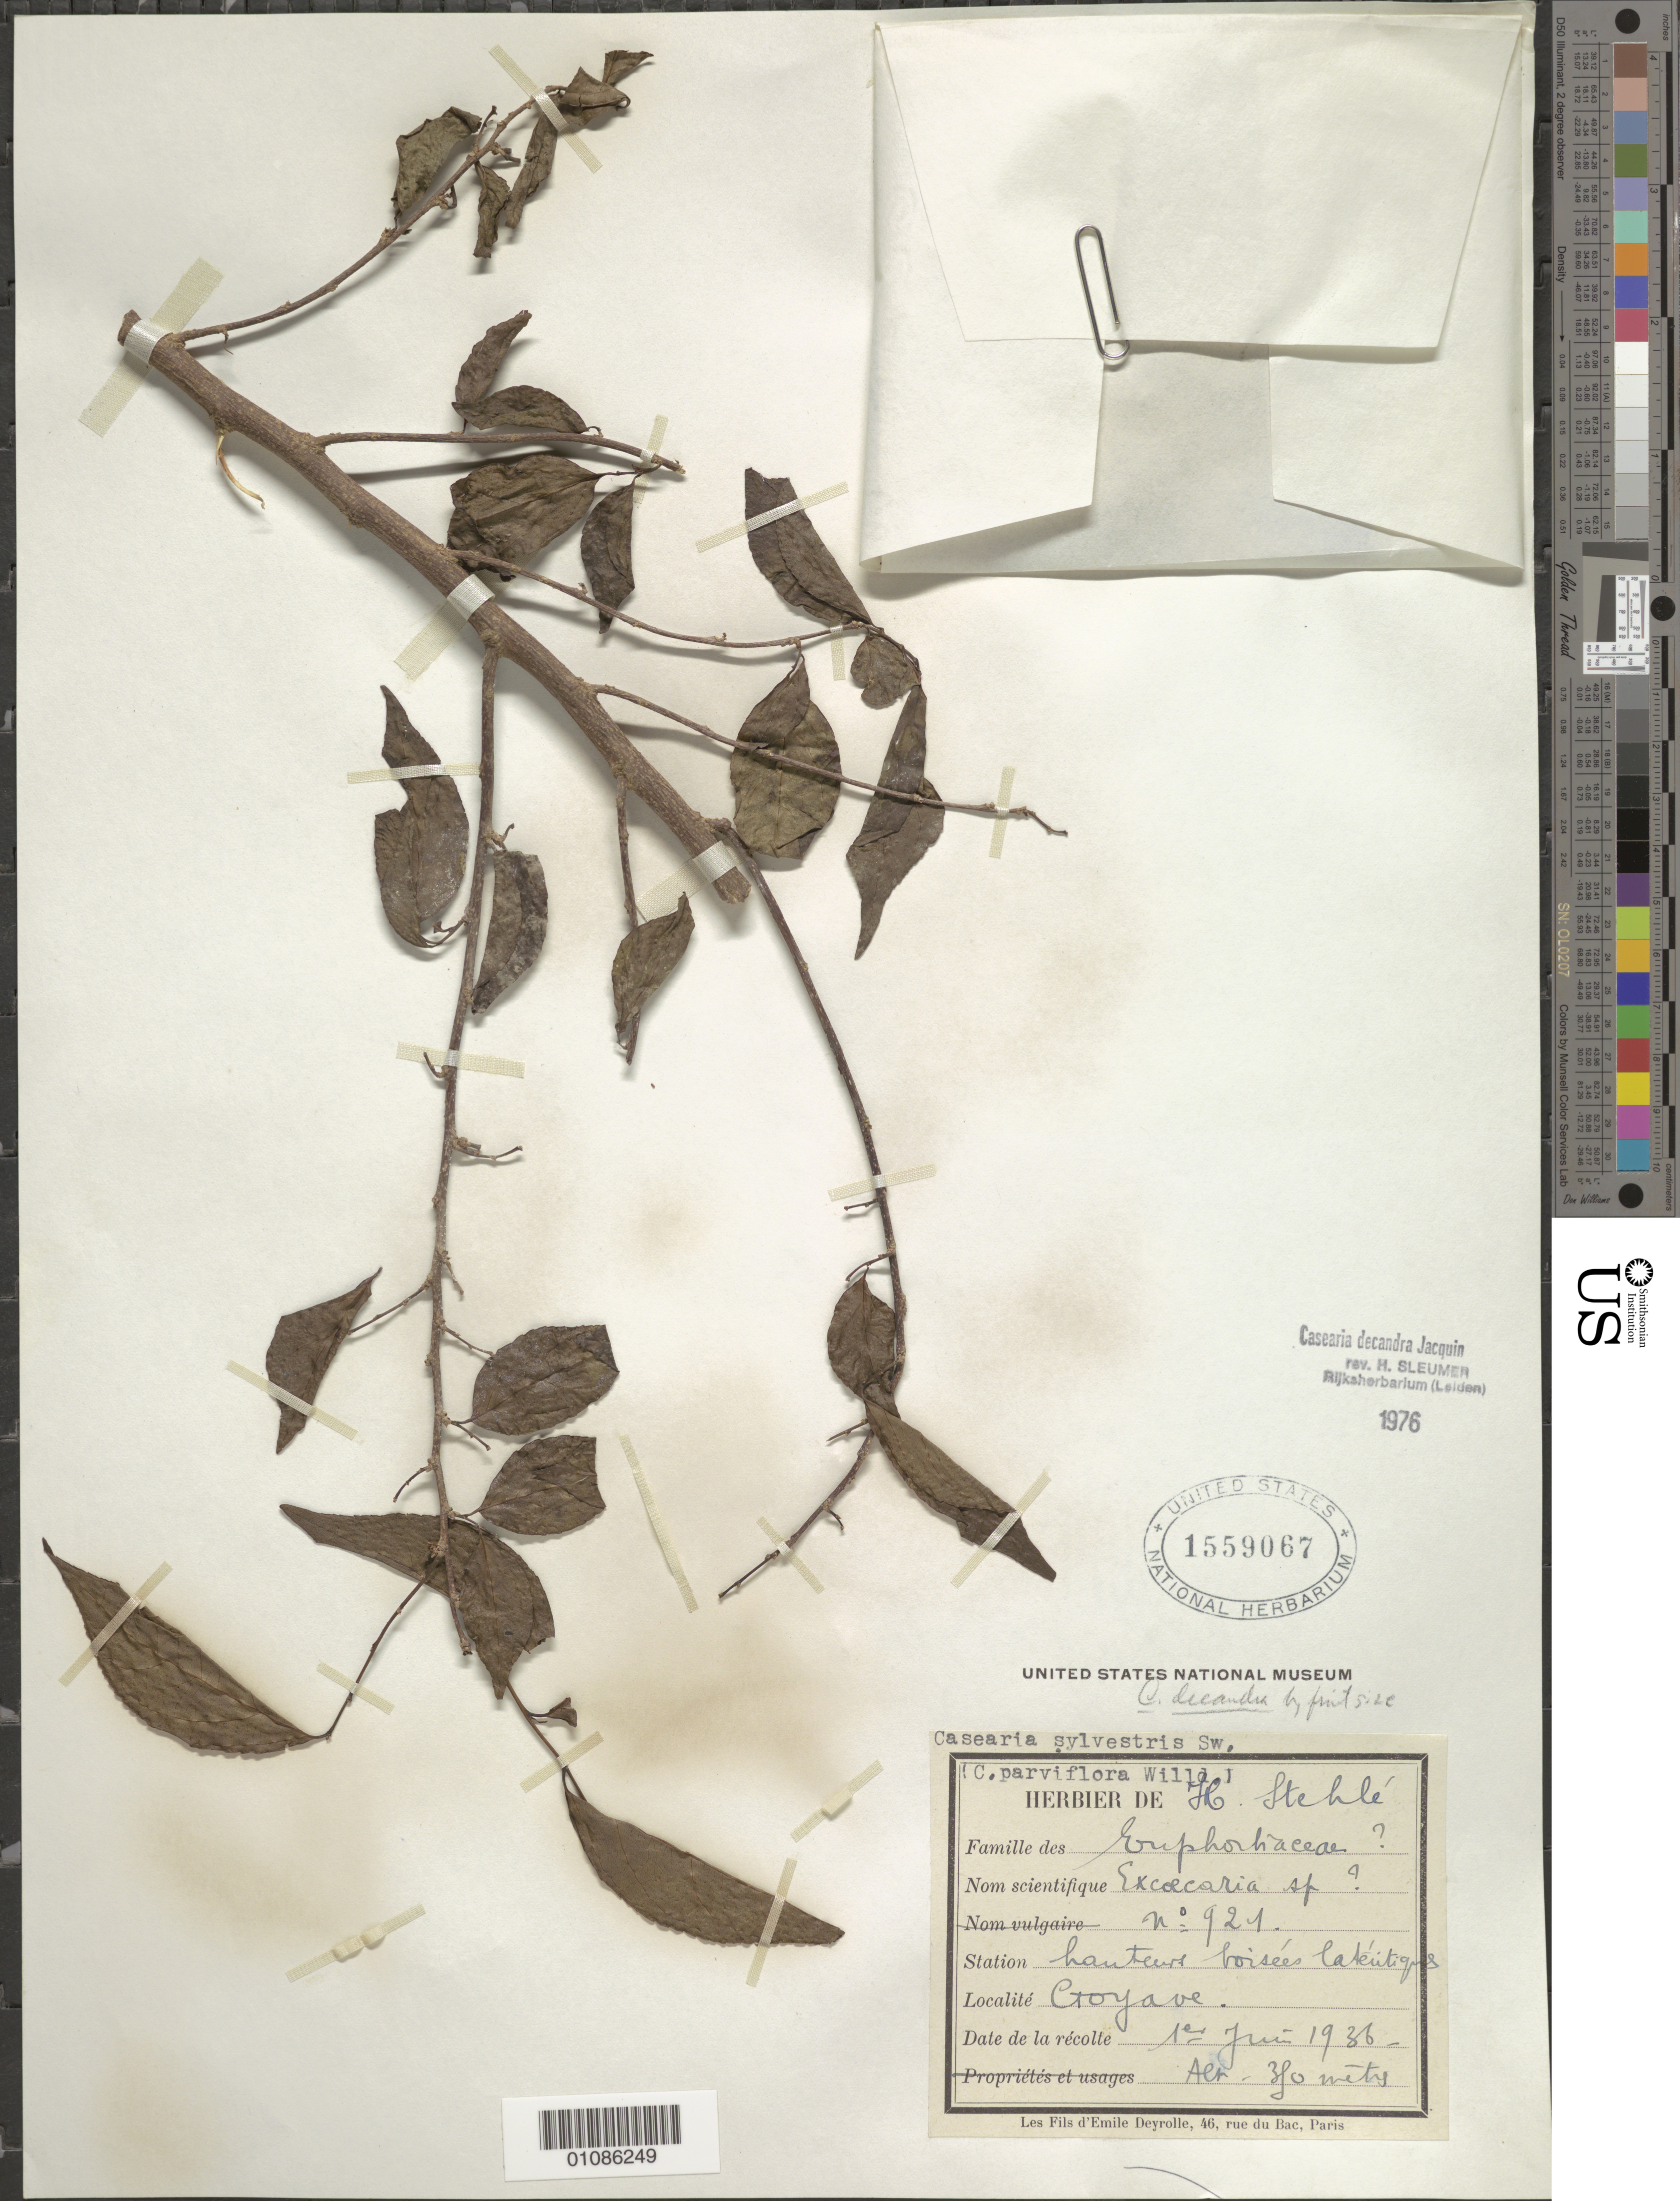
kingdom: Plantae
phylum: Tracheophyta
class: Magnoliopsida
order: Malpighiales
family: Salicaceae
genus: Casearia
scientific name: Casearia decandra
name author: Jacq.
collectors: H. Stehlé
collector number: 924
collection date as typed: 10 Jun 1936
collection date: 1936-06-10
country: Guadeloupe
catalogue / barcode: US 1559067